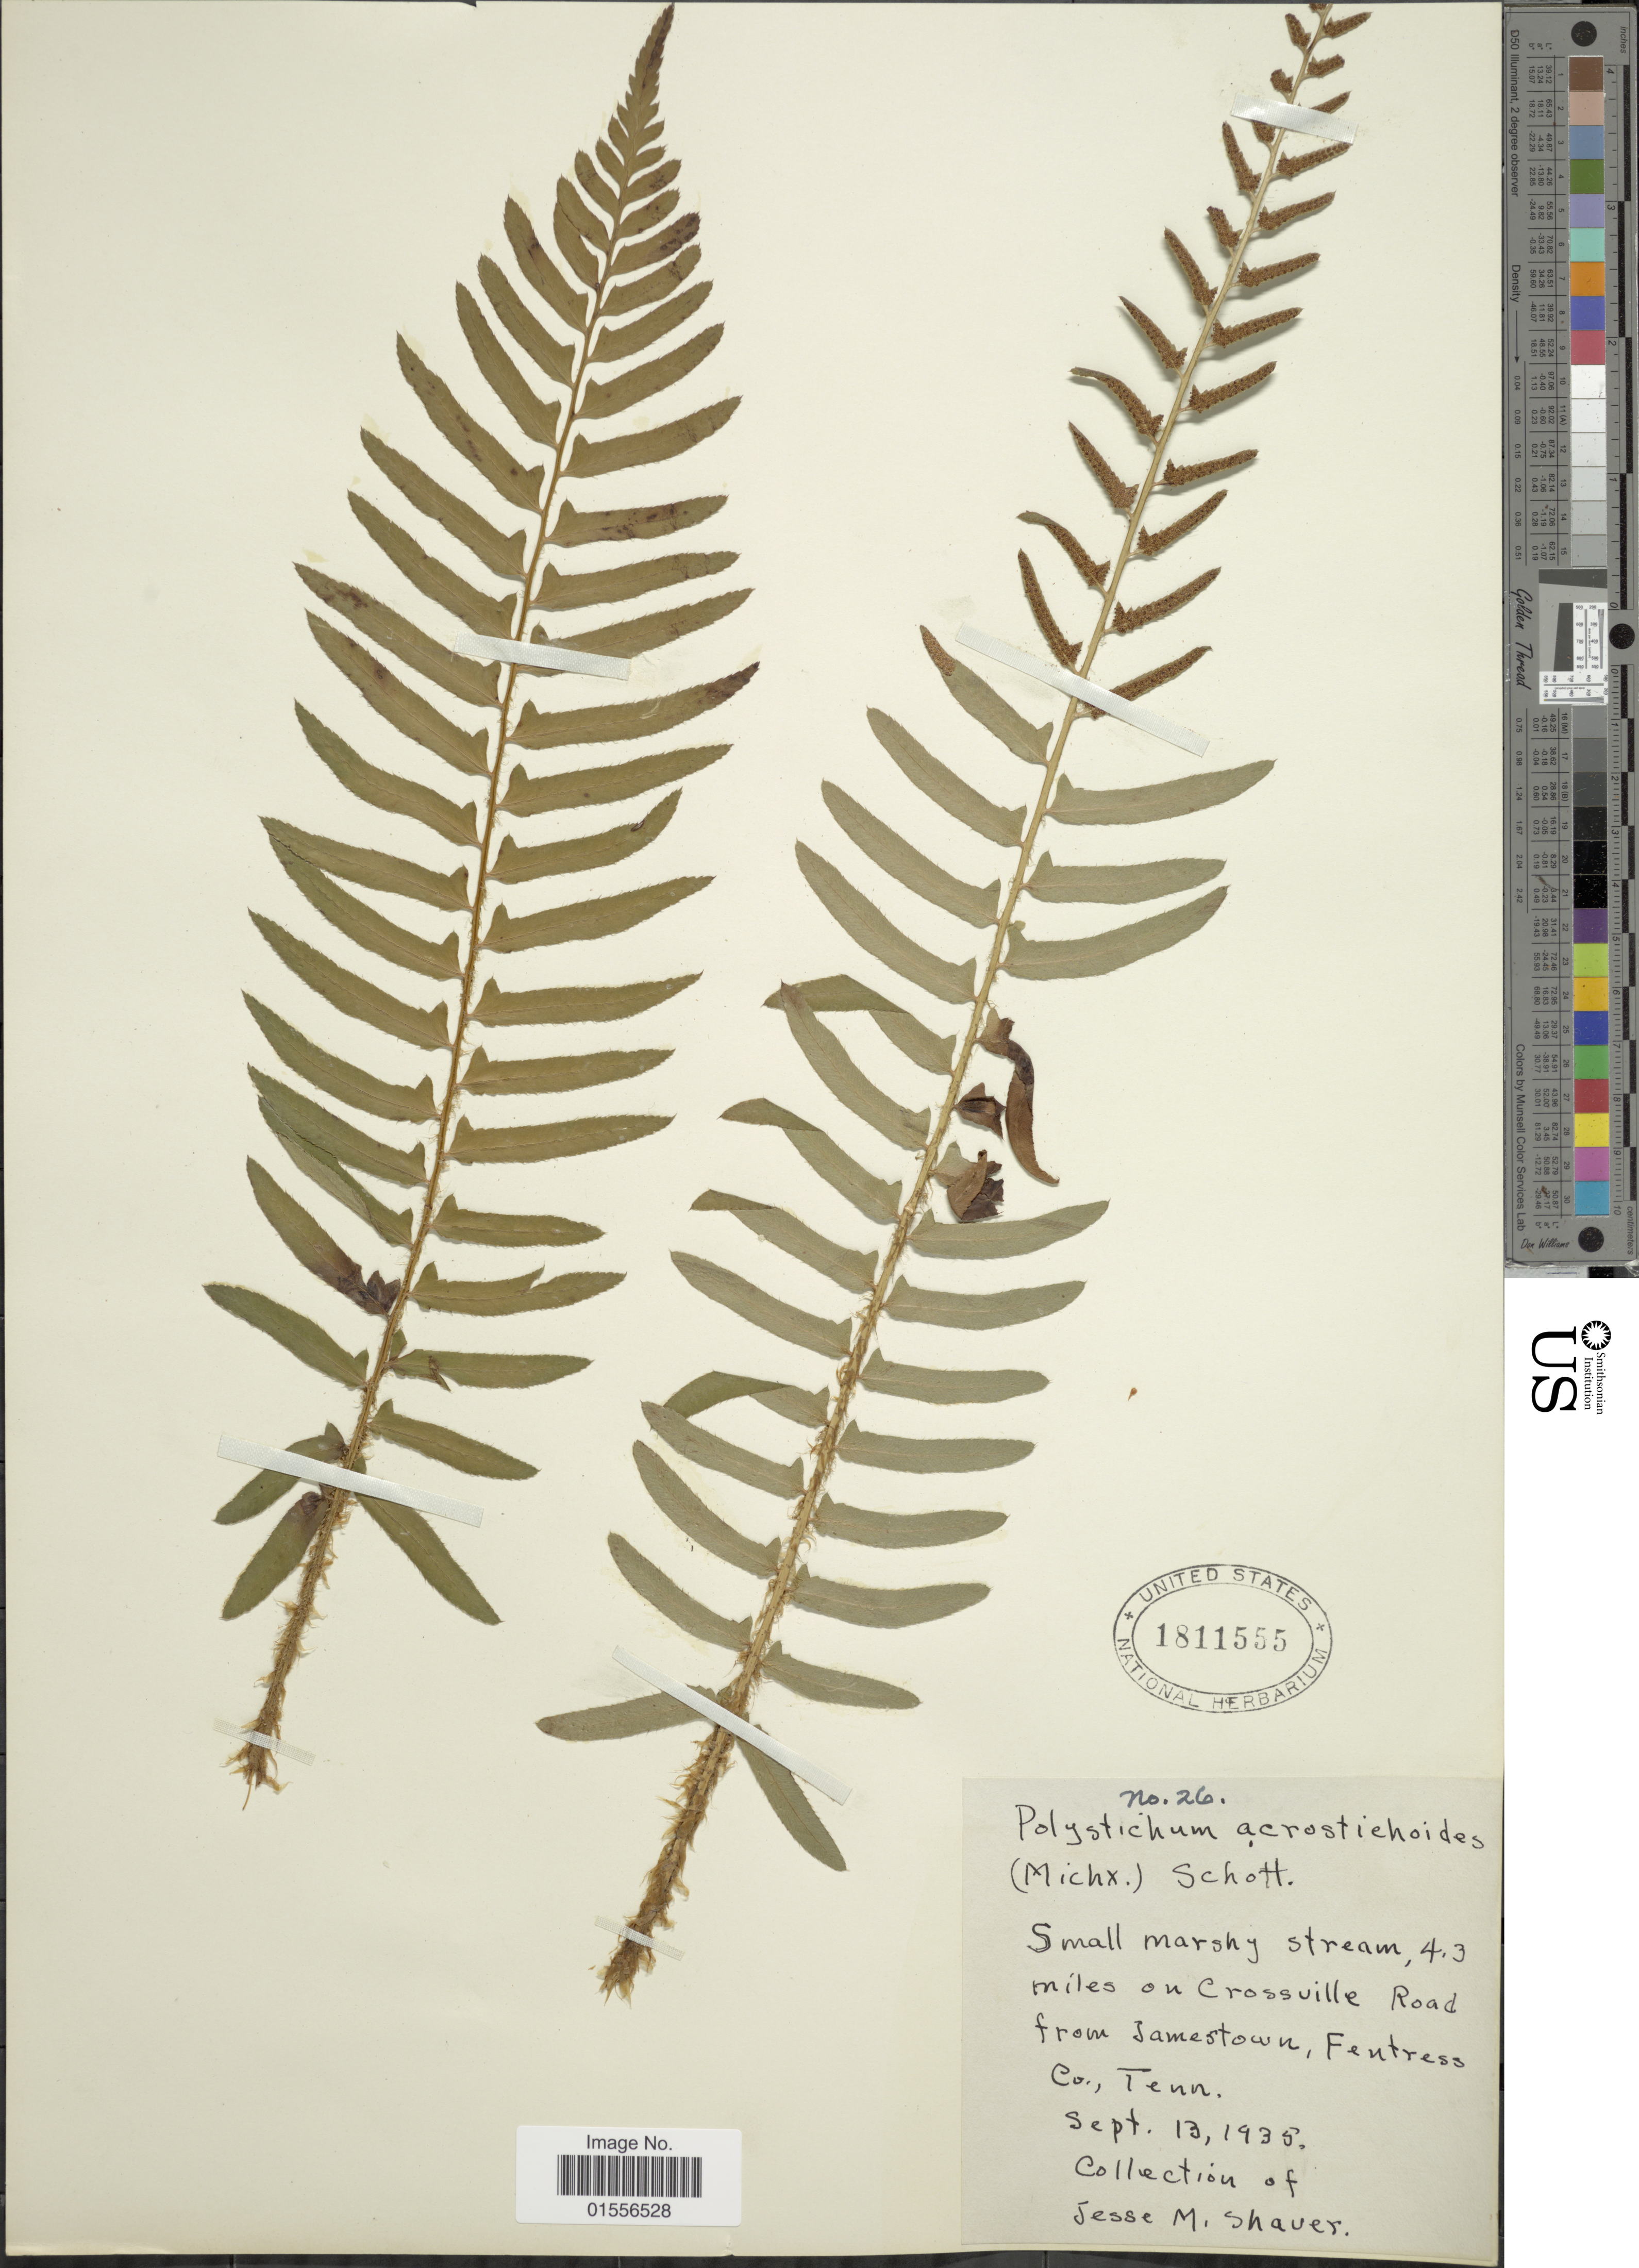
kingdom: Plantae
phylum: Tracheophyta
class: Polypodiopsida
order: Polypodiales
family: Dryopteridaceae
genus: Polystichum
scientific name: Polystichum acrostichoides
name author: (Michx.) Schott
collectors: J. Shaver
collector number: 26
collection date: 1935-09-13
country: United States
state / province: Tennessee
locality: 4.3 miles on Crossville Road from Jamestown, Fentress Co.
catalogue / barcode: US 1811555